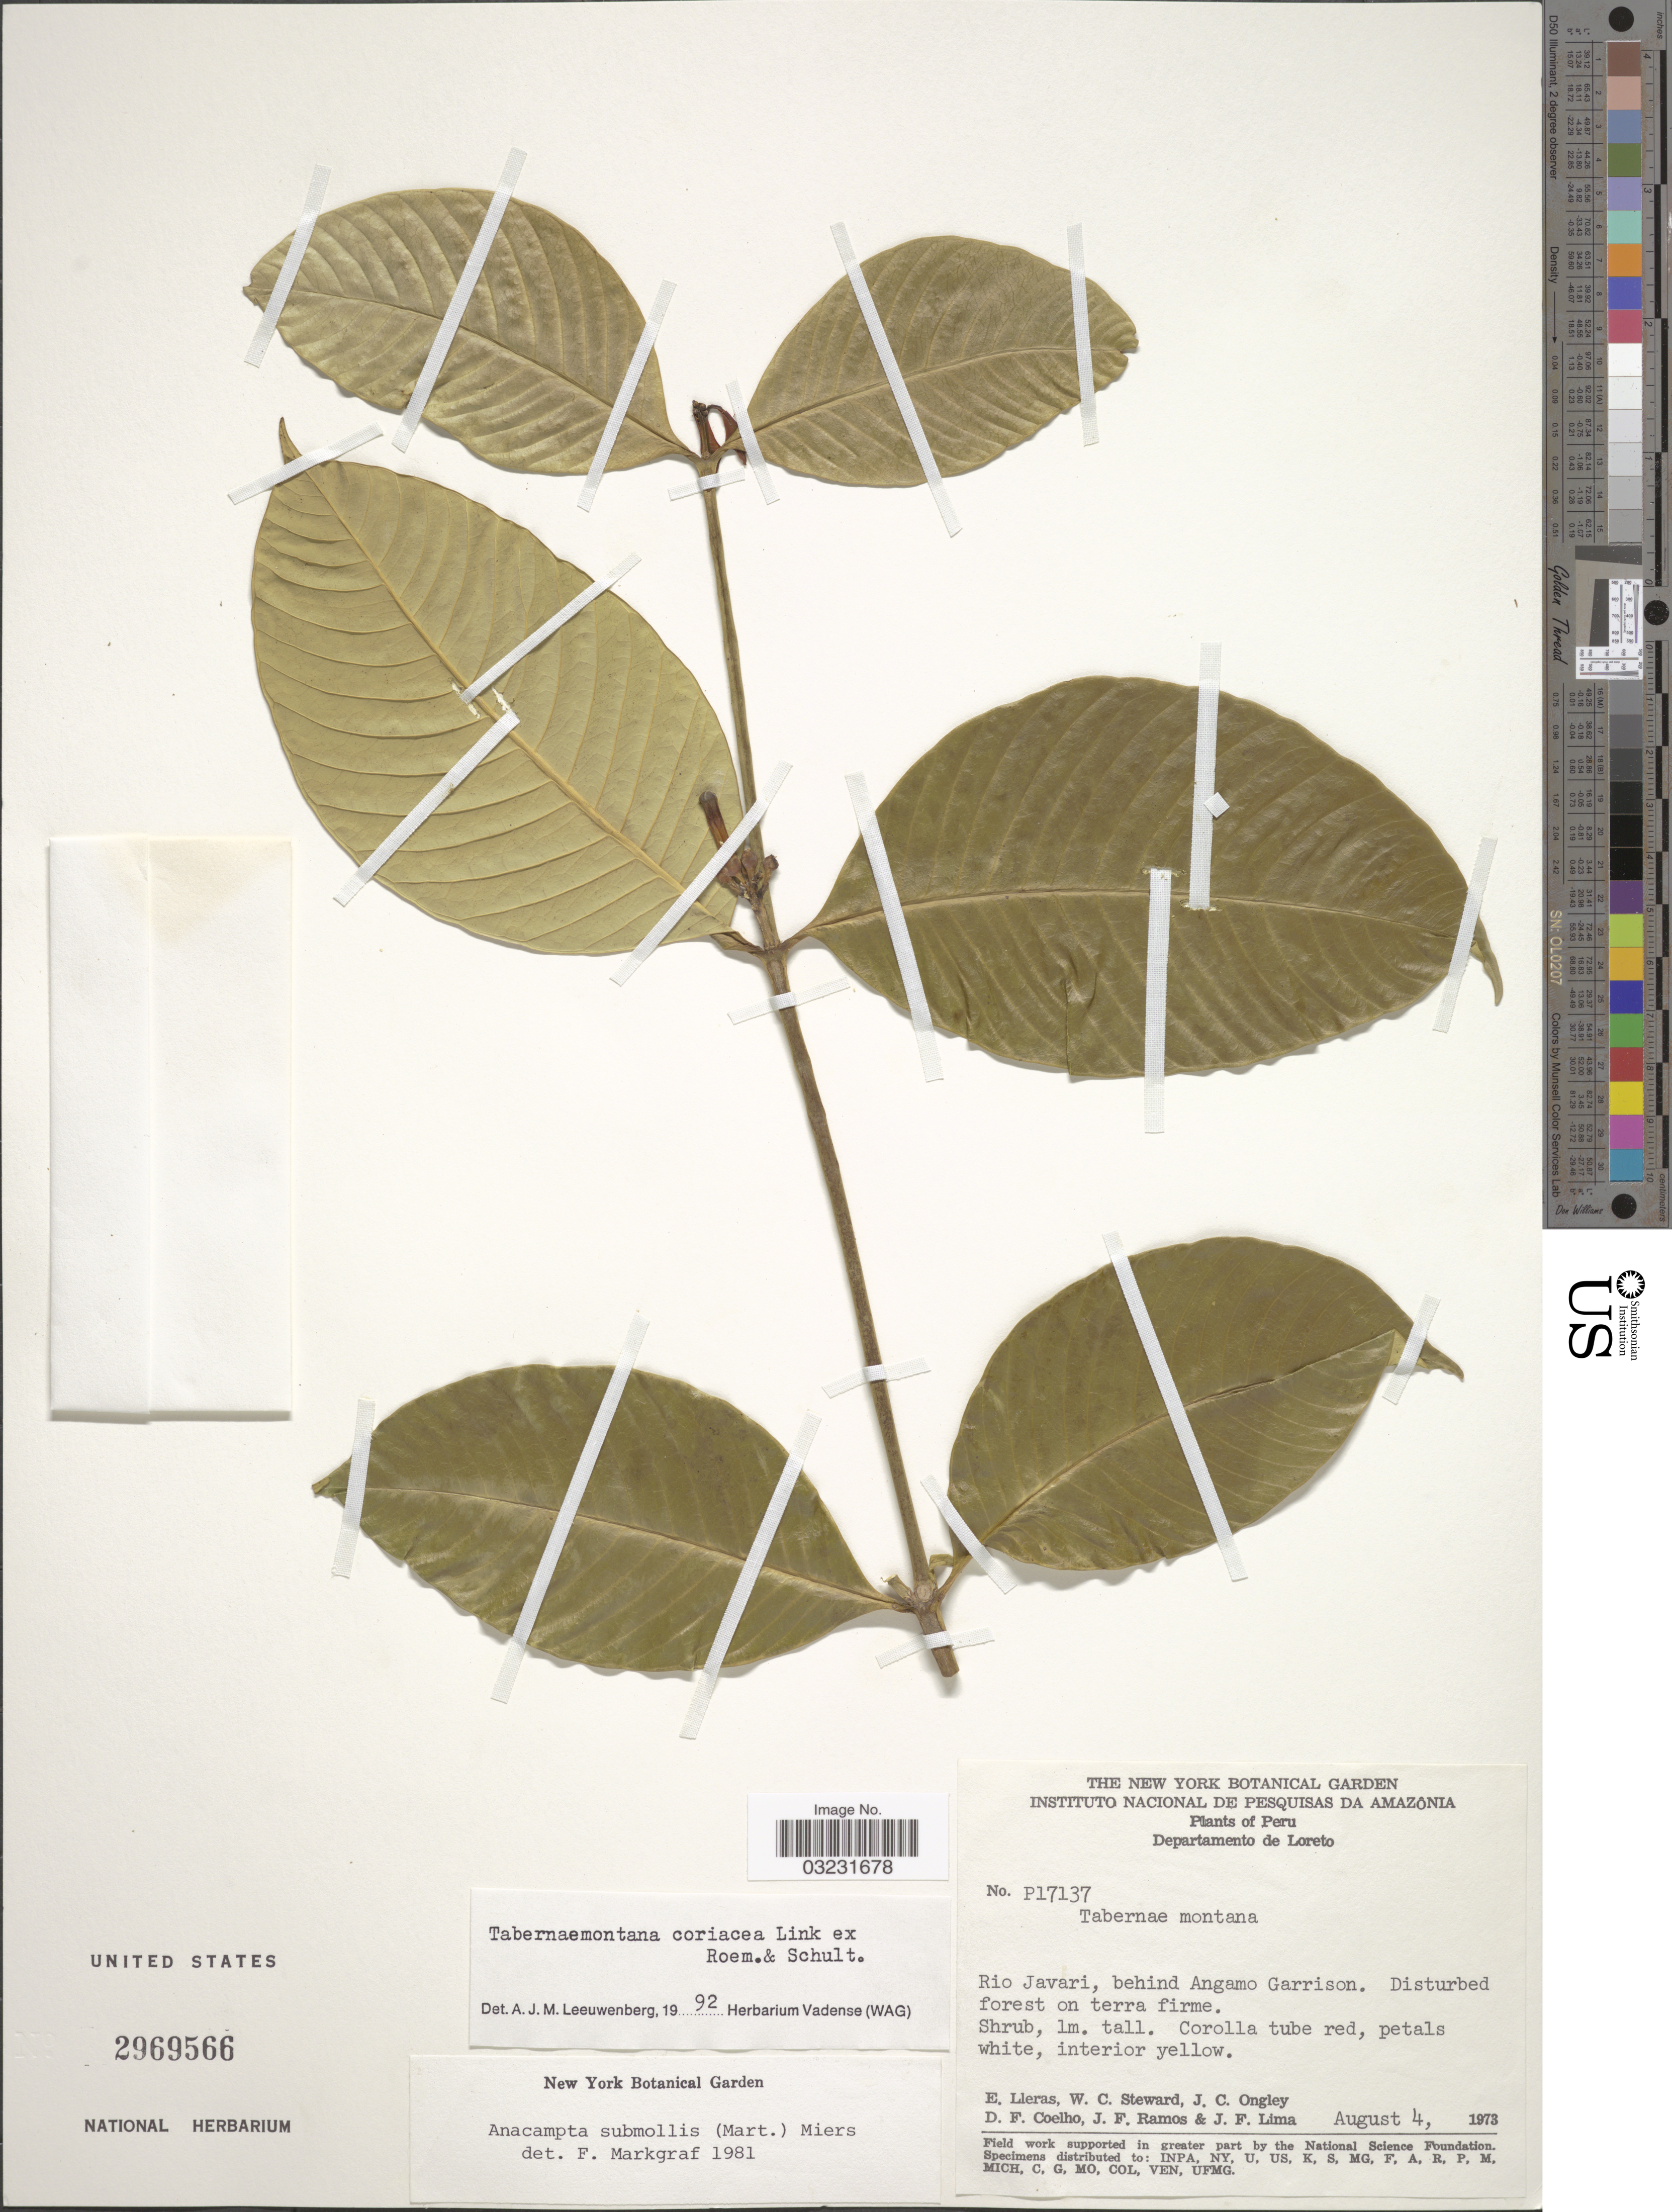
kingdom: Plantae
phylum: Tracheophyta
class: Magnoliopsida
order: Gentianales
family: Apocynaceae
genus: Tabernaemontana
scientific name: Tabernaemontana coriacea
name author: Link ex Roem. & Schult.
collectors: E. Lleras, W. C. Steward, J. C. Ongley, D. F. Coêlho & et al.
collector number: P17137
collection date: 1973-08-04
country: Peru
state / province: Loreto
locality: Departamento de Loreto. Rio Javari, behind Angamo Garrison.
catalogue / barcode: US 2969566